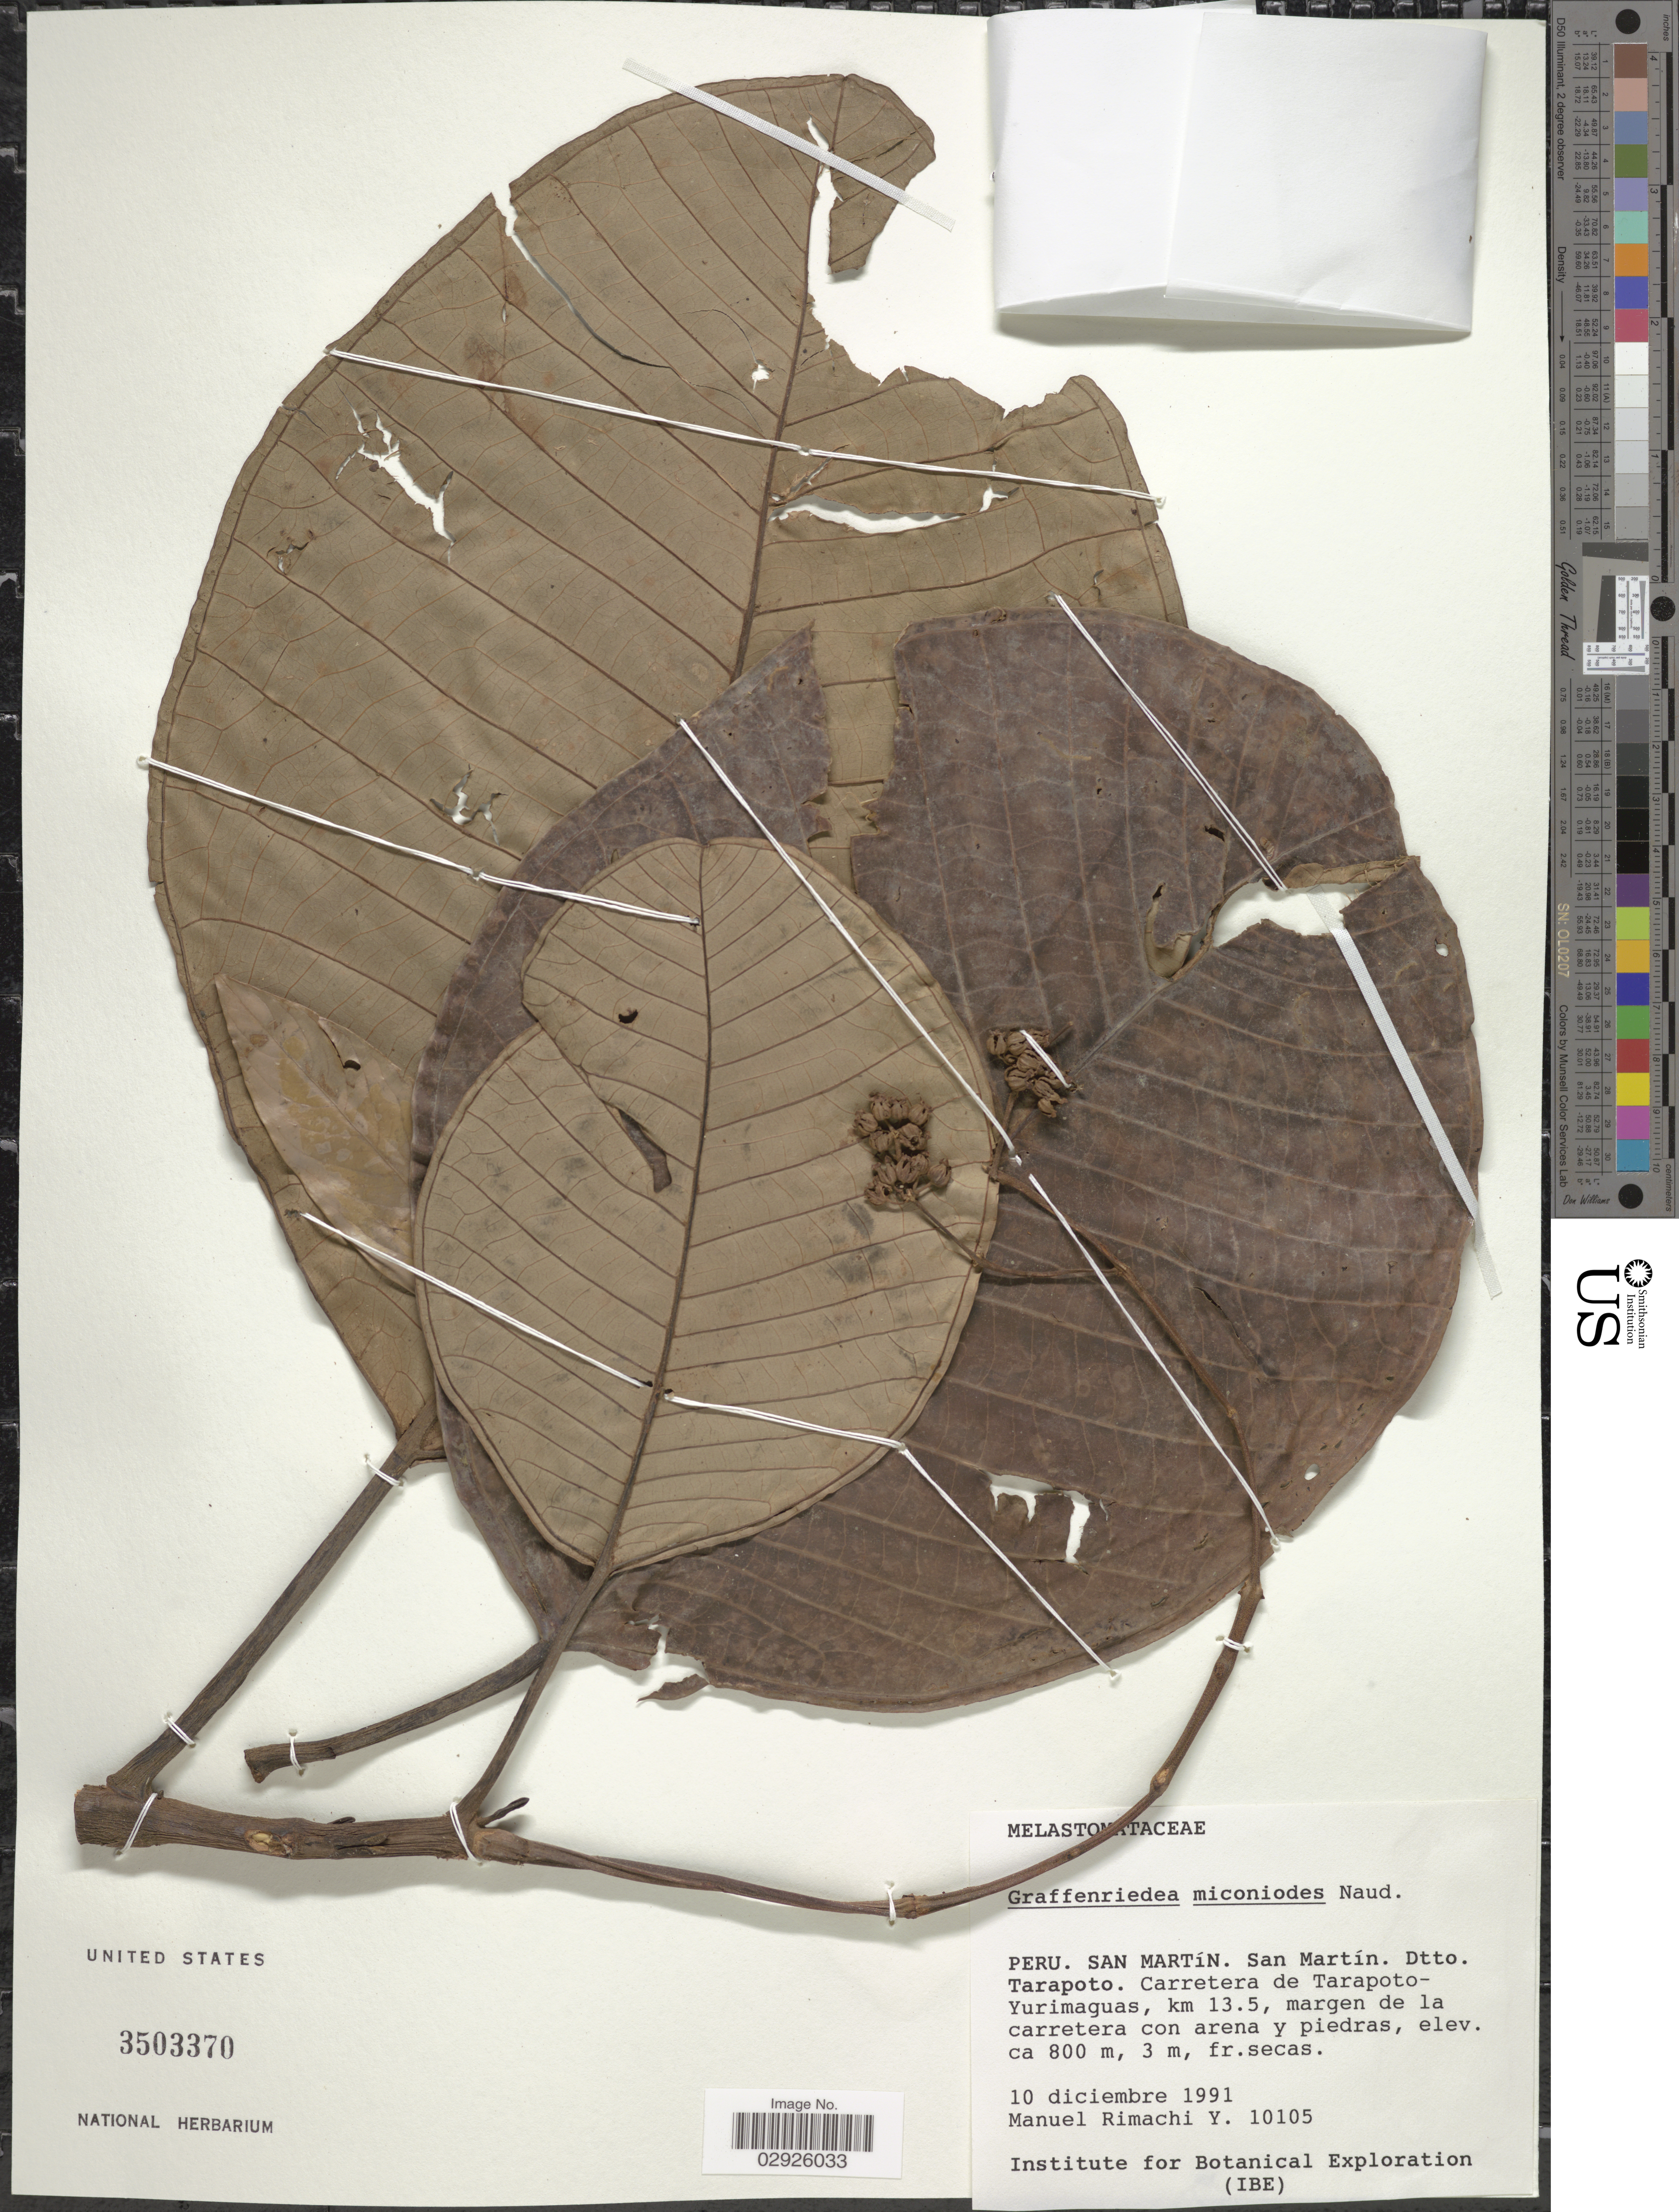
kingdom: Plantae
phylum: Tracheophyta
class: Magnoliopsida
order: Myrtales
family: Melastomataceae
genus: Graffenrieda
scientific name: Graffenrieda miconioides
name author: Naudin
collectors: M. Rimachi Y.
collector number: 10105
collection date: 1991-12-10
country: Peru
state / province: San Martín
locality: Dtto. Tarapoto. Carretera de Tarapoto-Yurimaguas, km 13.5, margen de la carretera con arena y piedras.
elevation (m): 800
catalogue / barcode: US 3503370